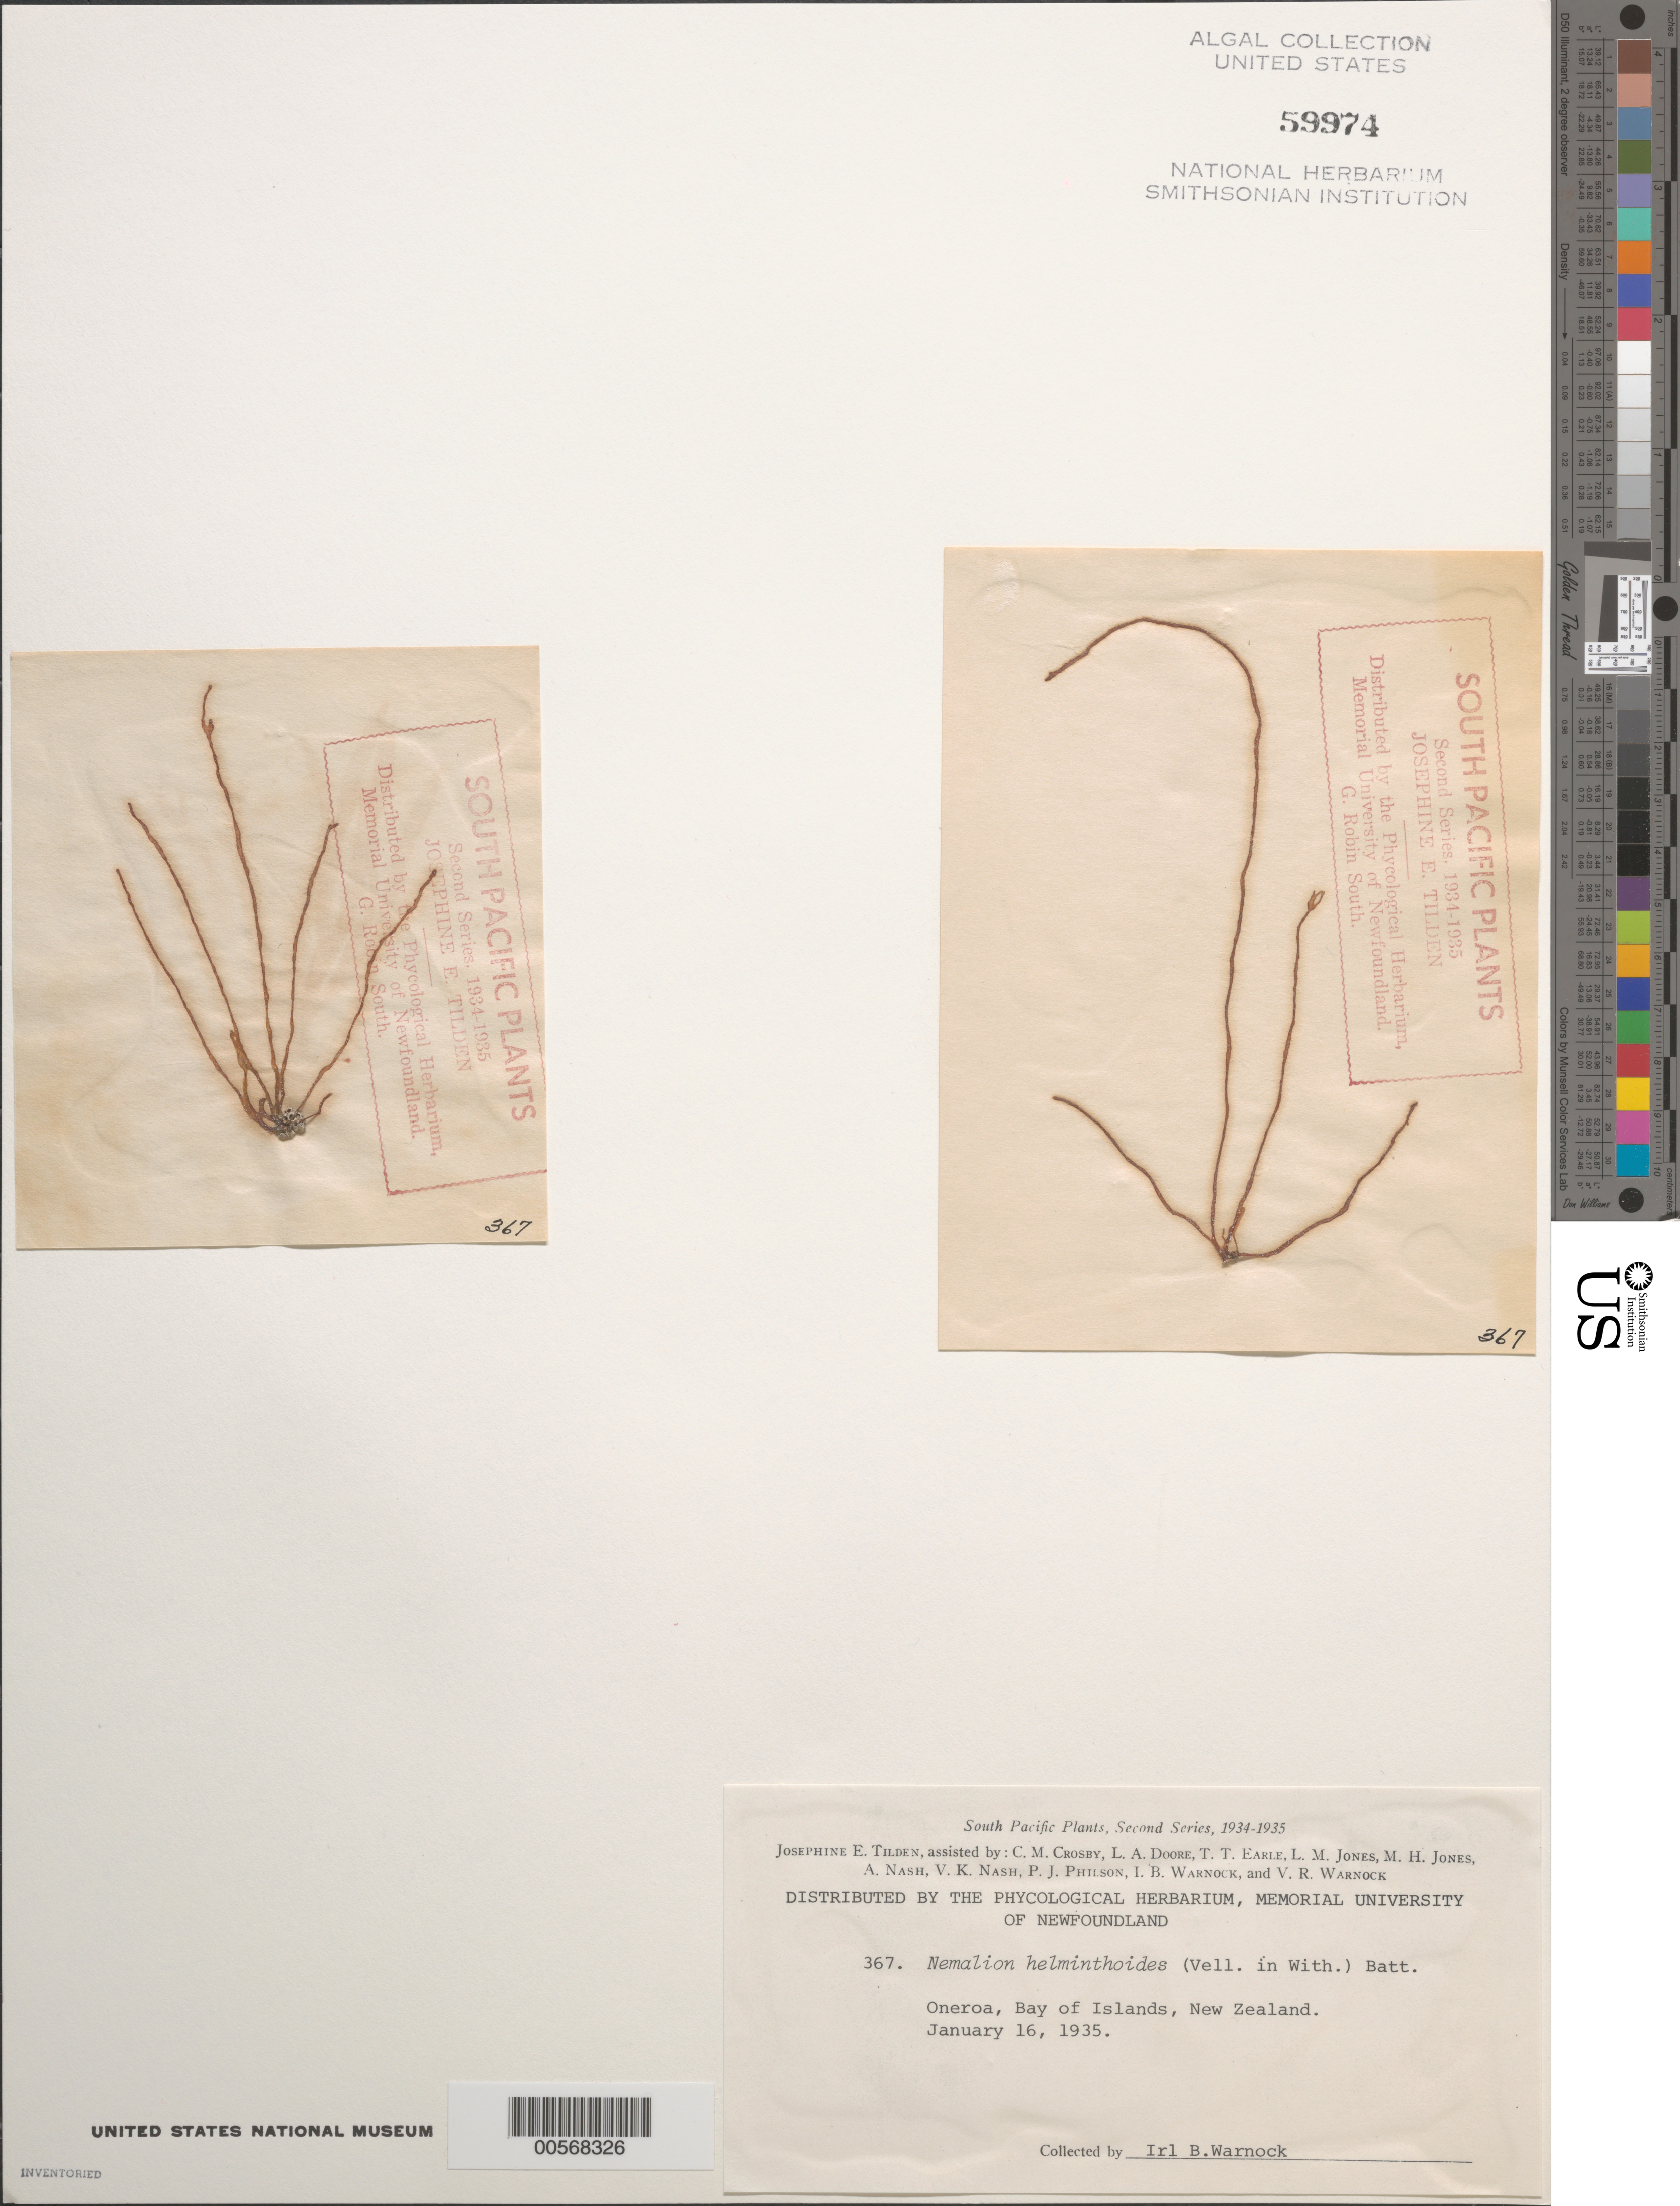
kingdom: Plantae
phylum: Rhodophyta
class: Florideophyceae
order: Nemaliales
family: Nemaliaceae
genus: Nemalion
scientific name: Nemalion multifidum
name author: (Lyngb.) Chauvin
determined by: Algae name updating Project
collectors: I. Warnock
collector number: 367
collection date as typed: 16 Jan 1935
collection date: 1935-01-16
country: New Zealand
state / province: Northland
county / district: Far North District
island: North Island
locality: Bay of Islands, Oneroa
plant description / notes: Tilden, South Pacific Plants, Second Series, 1934-1935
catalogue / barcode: US 59974